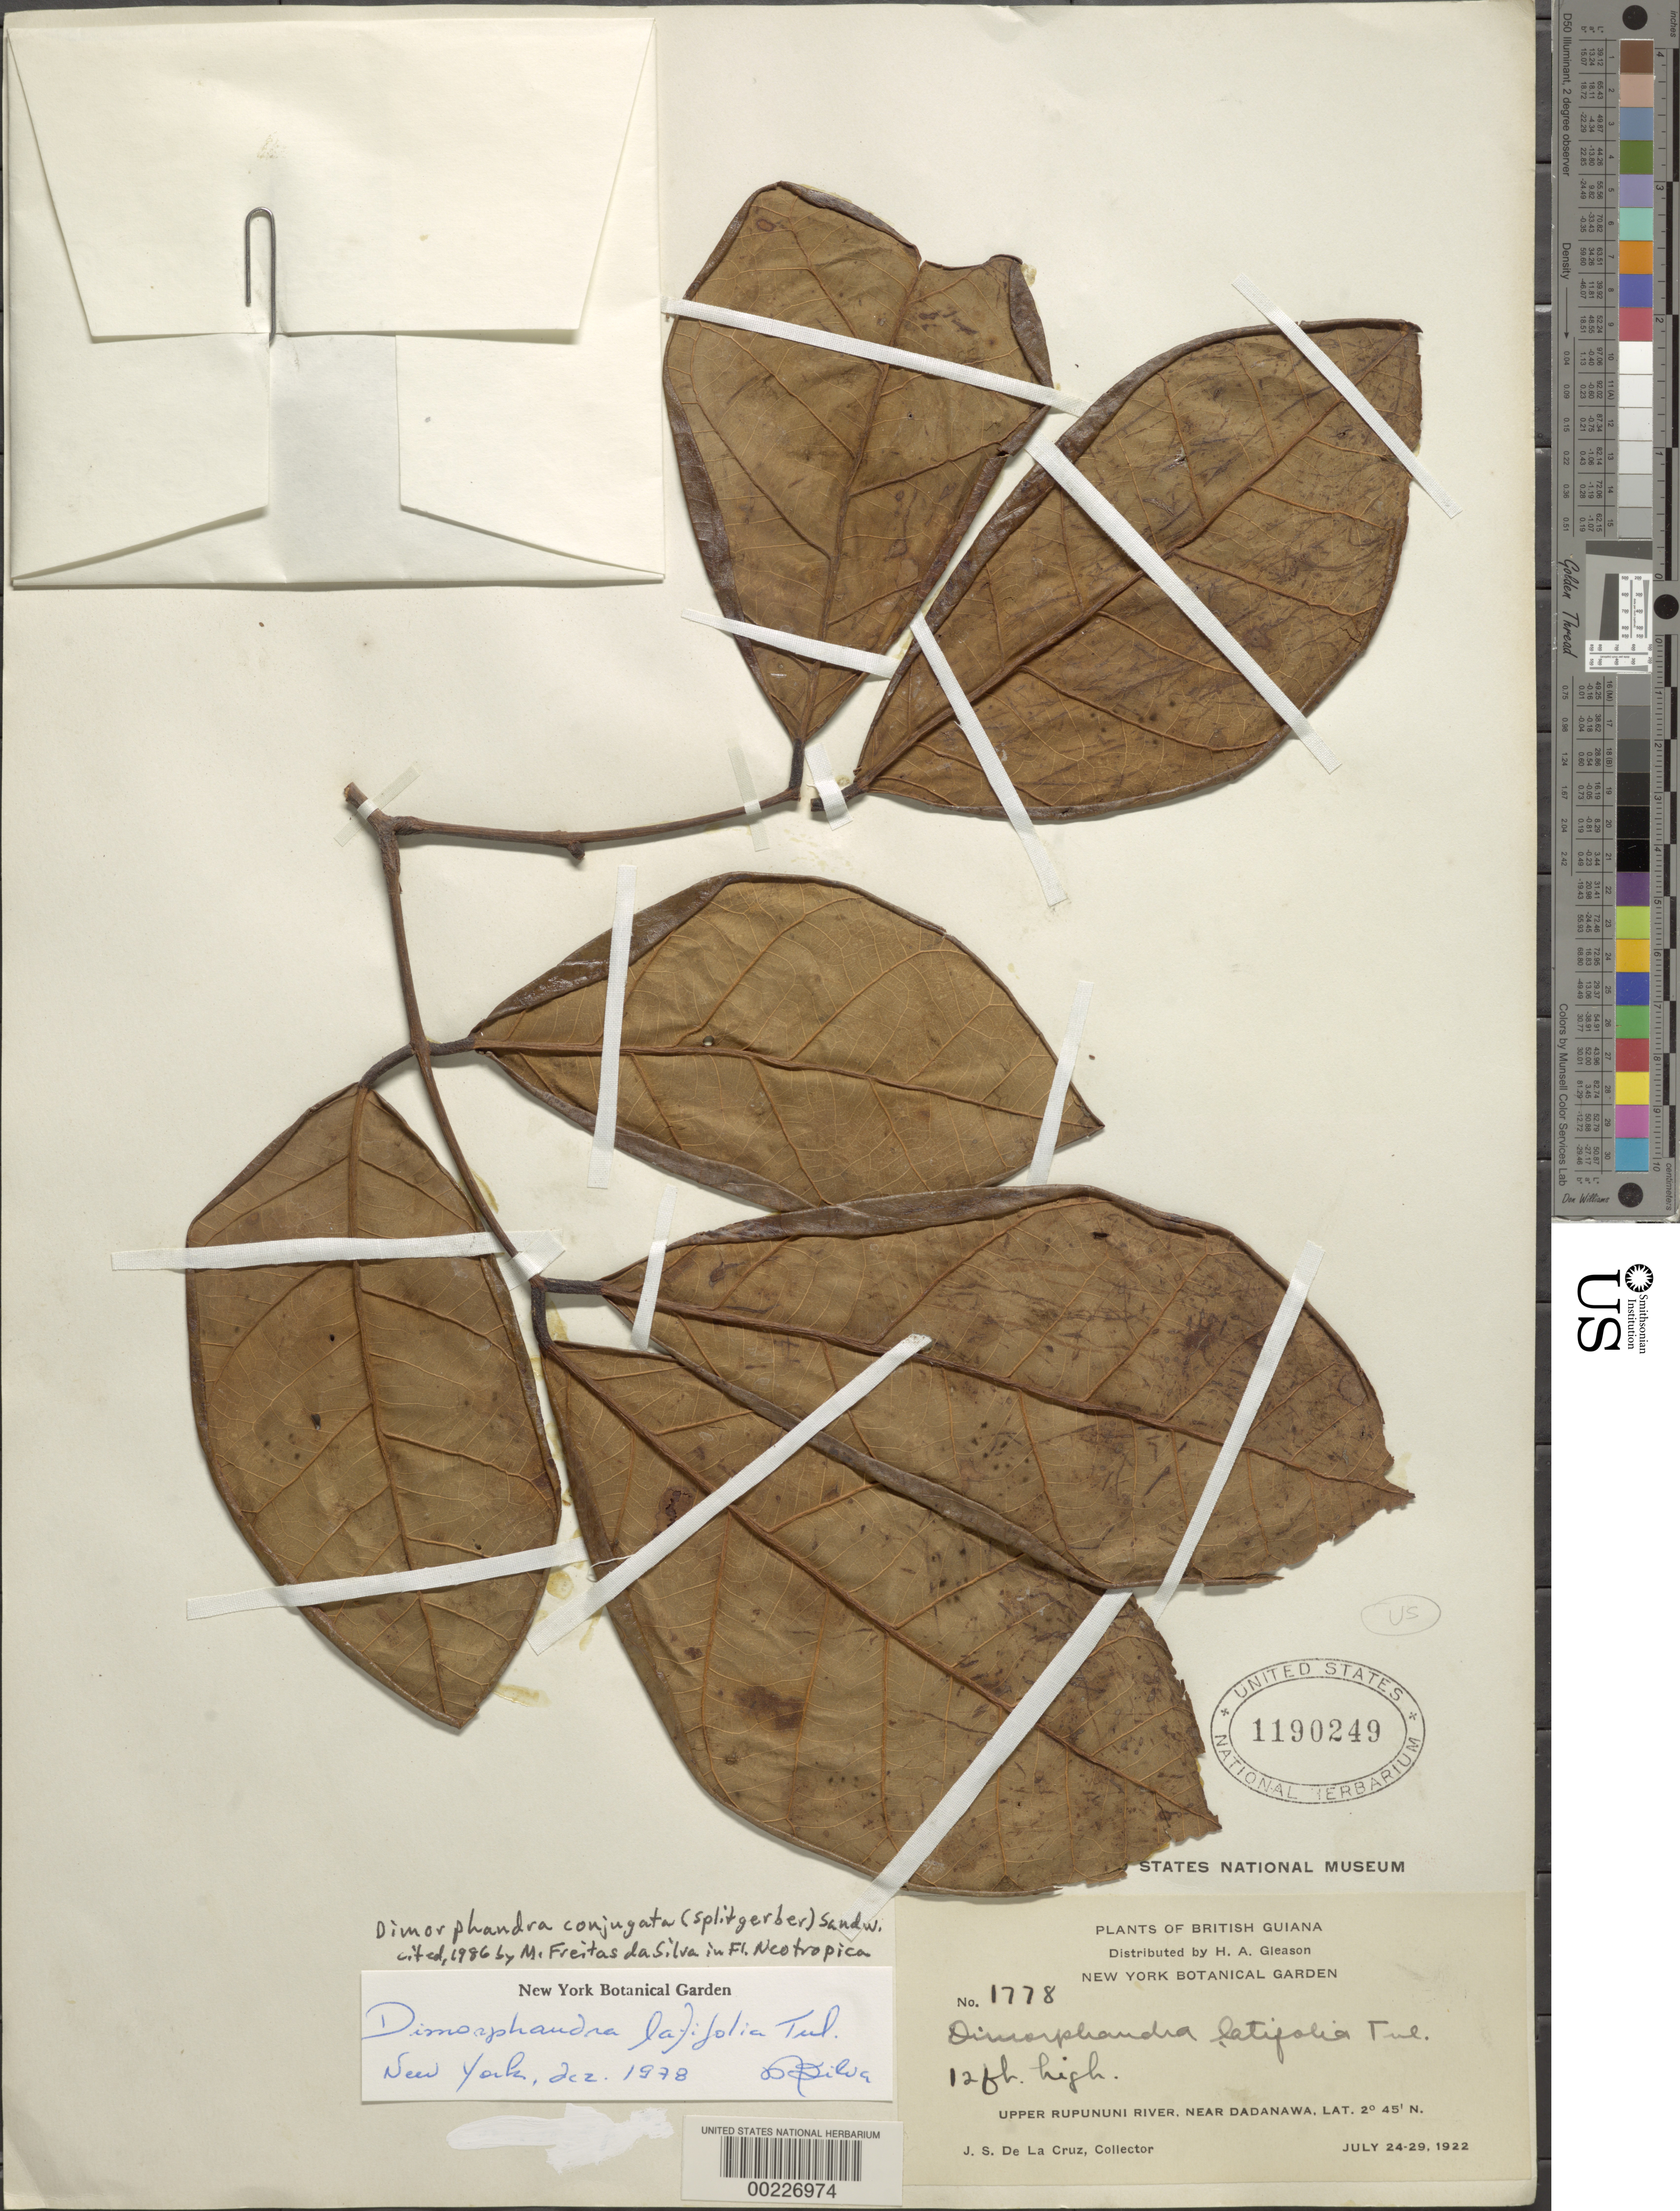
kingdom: Plantae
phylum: Tracheophyta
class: Magnoliopsida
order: Fabales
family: Fabaceae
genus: Dimorphandra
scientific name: Dimorphandra conjugata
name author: (Splitg.) Sandwith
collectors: J. S. de la Cruz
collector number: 1778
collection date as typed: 24 Jul 1922 to 29 Jul 1922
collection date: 1922-07-24/1922-07-29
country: Guyana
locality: Upper rupununi river, near dadanawa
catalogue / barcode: US 1190249